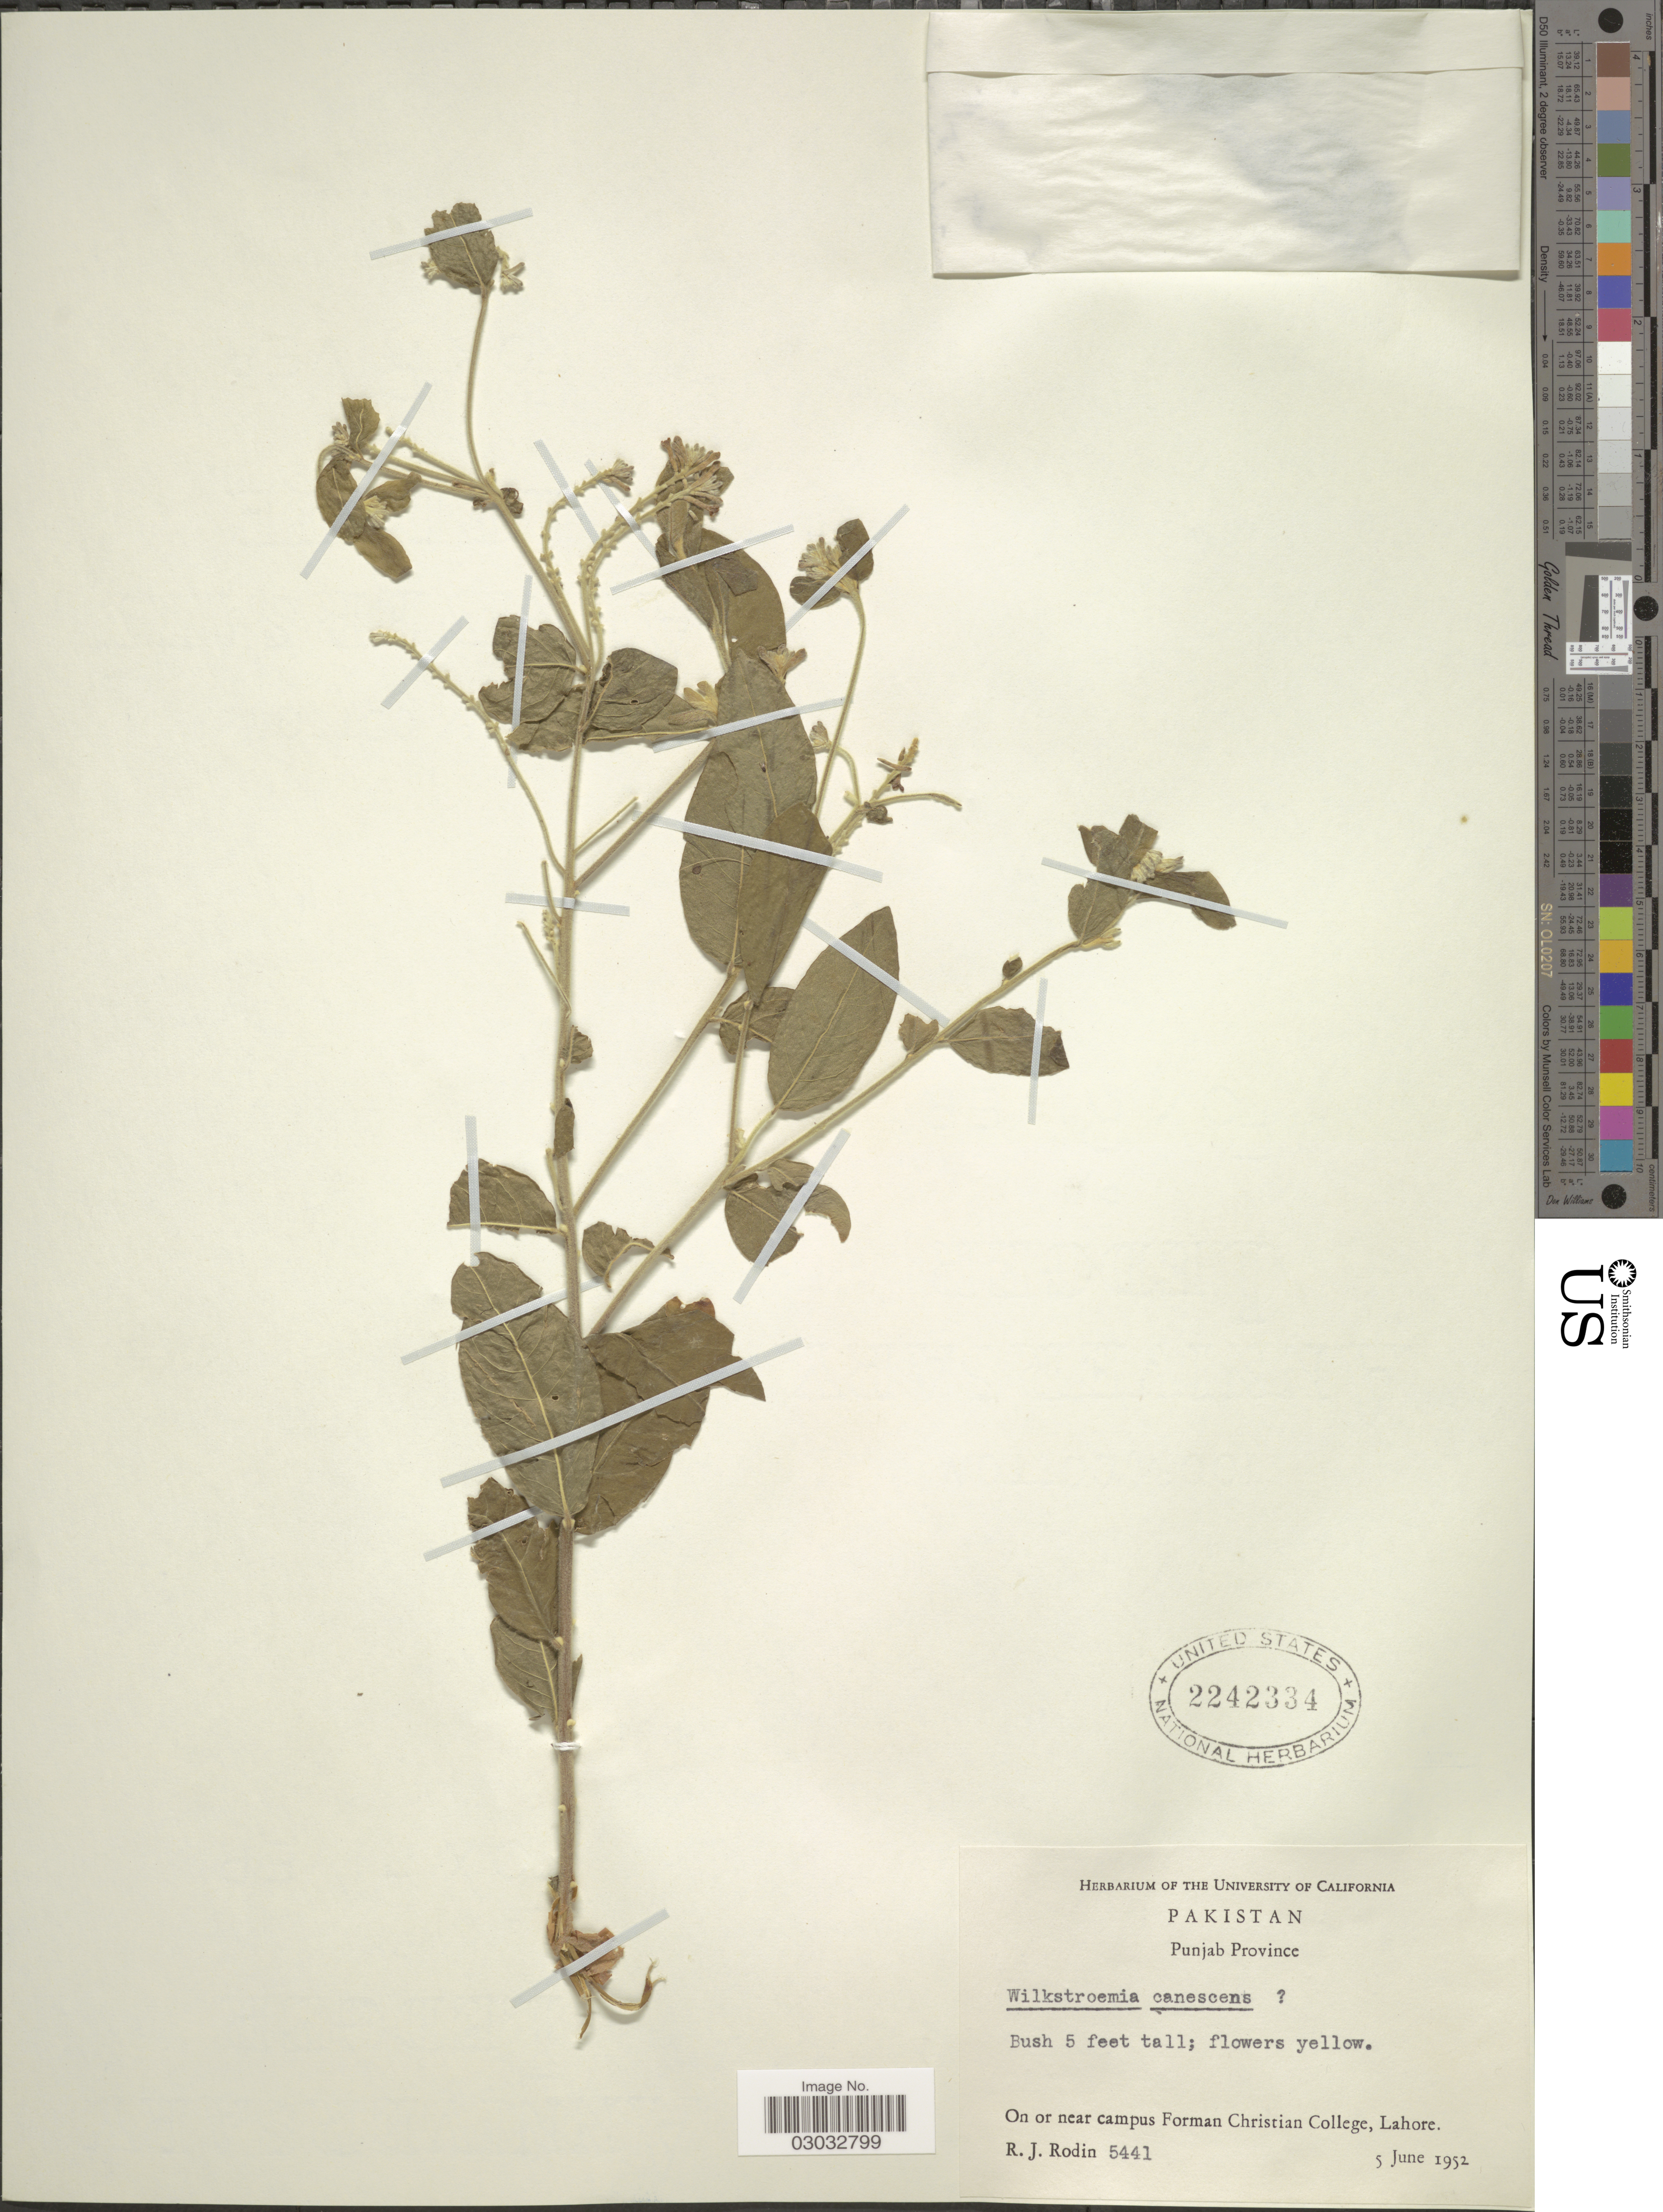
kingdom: Plantae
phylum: Tracheophyta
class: Magnoliopsida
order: Malvales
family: Thymelaeaceae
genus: Wikstroemia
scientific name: Wikstroemia canescens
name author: Meisn.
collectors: R. J. Rodin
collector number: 5441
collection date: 1952-06-05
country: Pakistan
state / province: Punjab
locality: Punjab Province, On or near campus Forman Christian College, Lahore.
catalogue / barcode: US 2242334